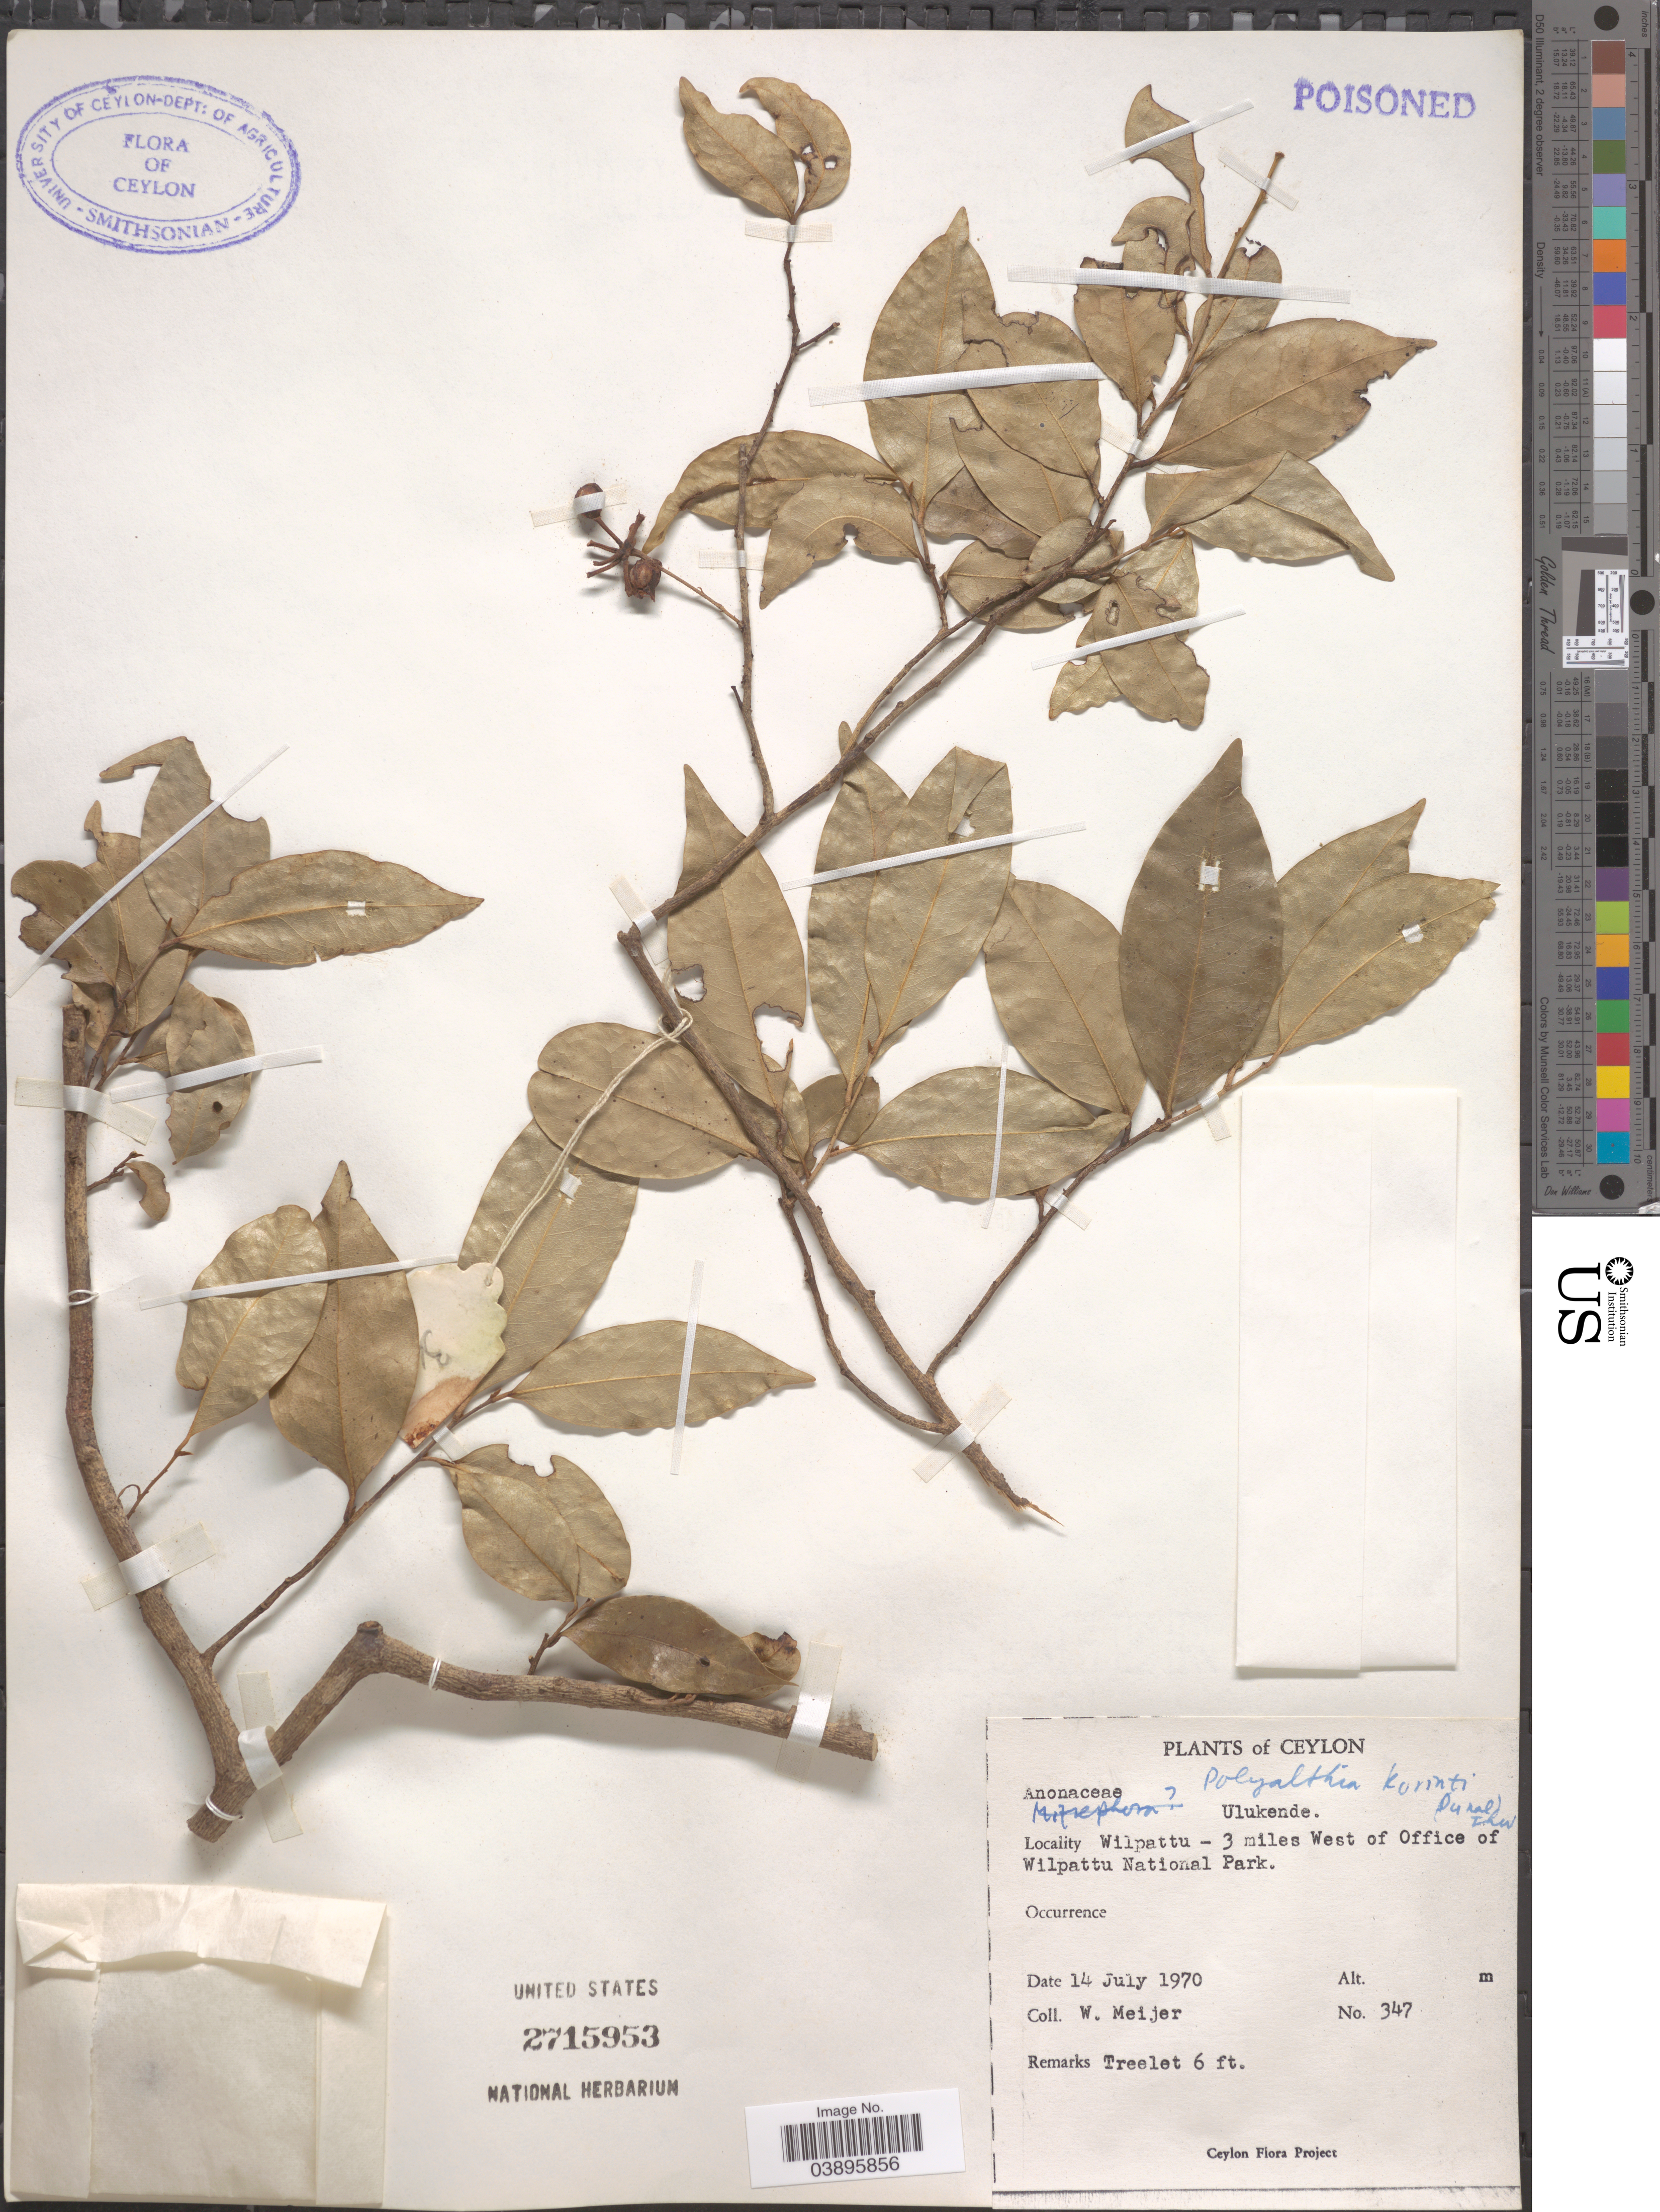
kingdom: Plantae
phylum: Tracheophyta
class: Magnoliopsida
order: Magnoliales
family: Annonaceae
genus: Polyalthia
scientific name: Polyalthia korinti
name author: (Dunal) Thwaites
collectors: W. Meijer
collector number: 347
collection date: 1970-07-14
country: Sri Lanka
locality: Ceylon. Wilpattu - 3 miles West of Office of Wilpattu National Park.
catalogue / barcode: US 2715953